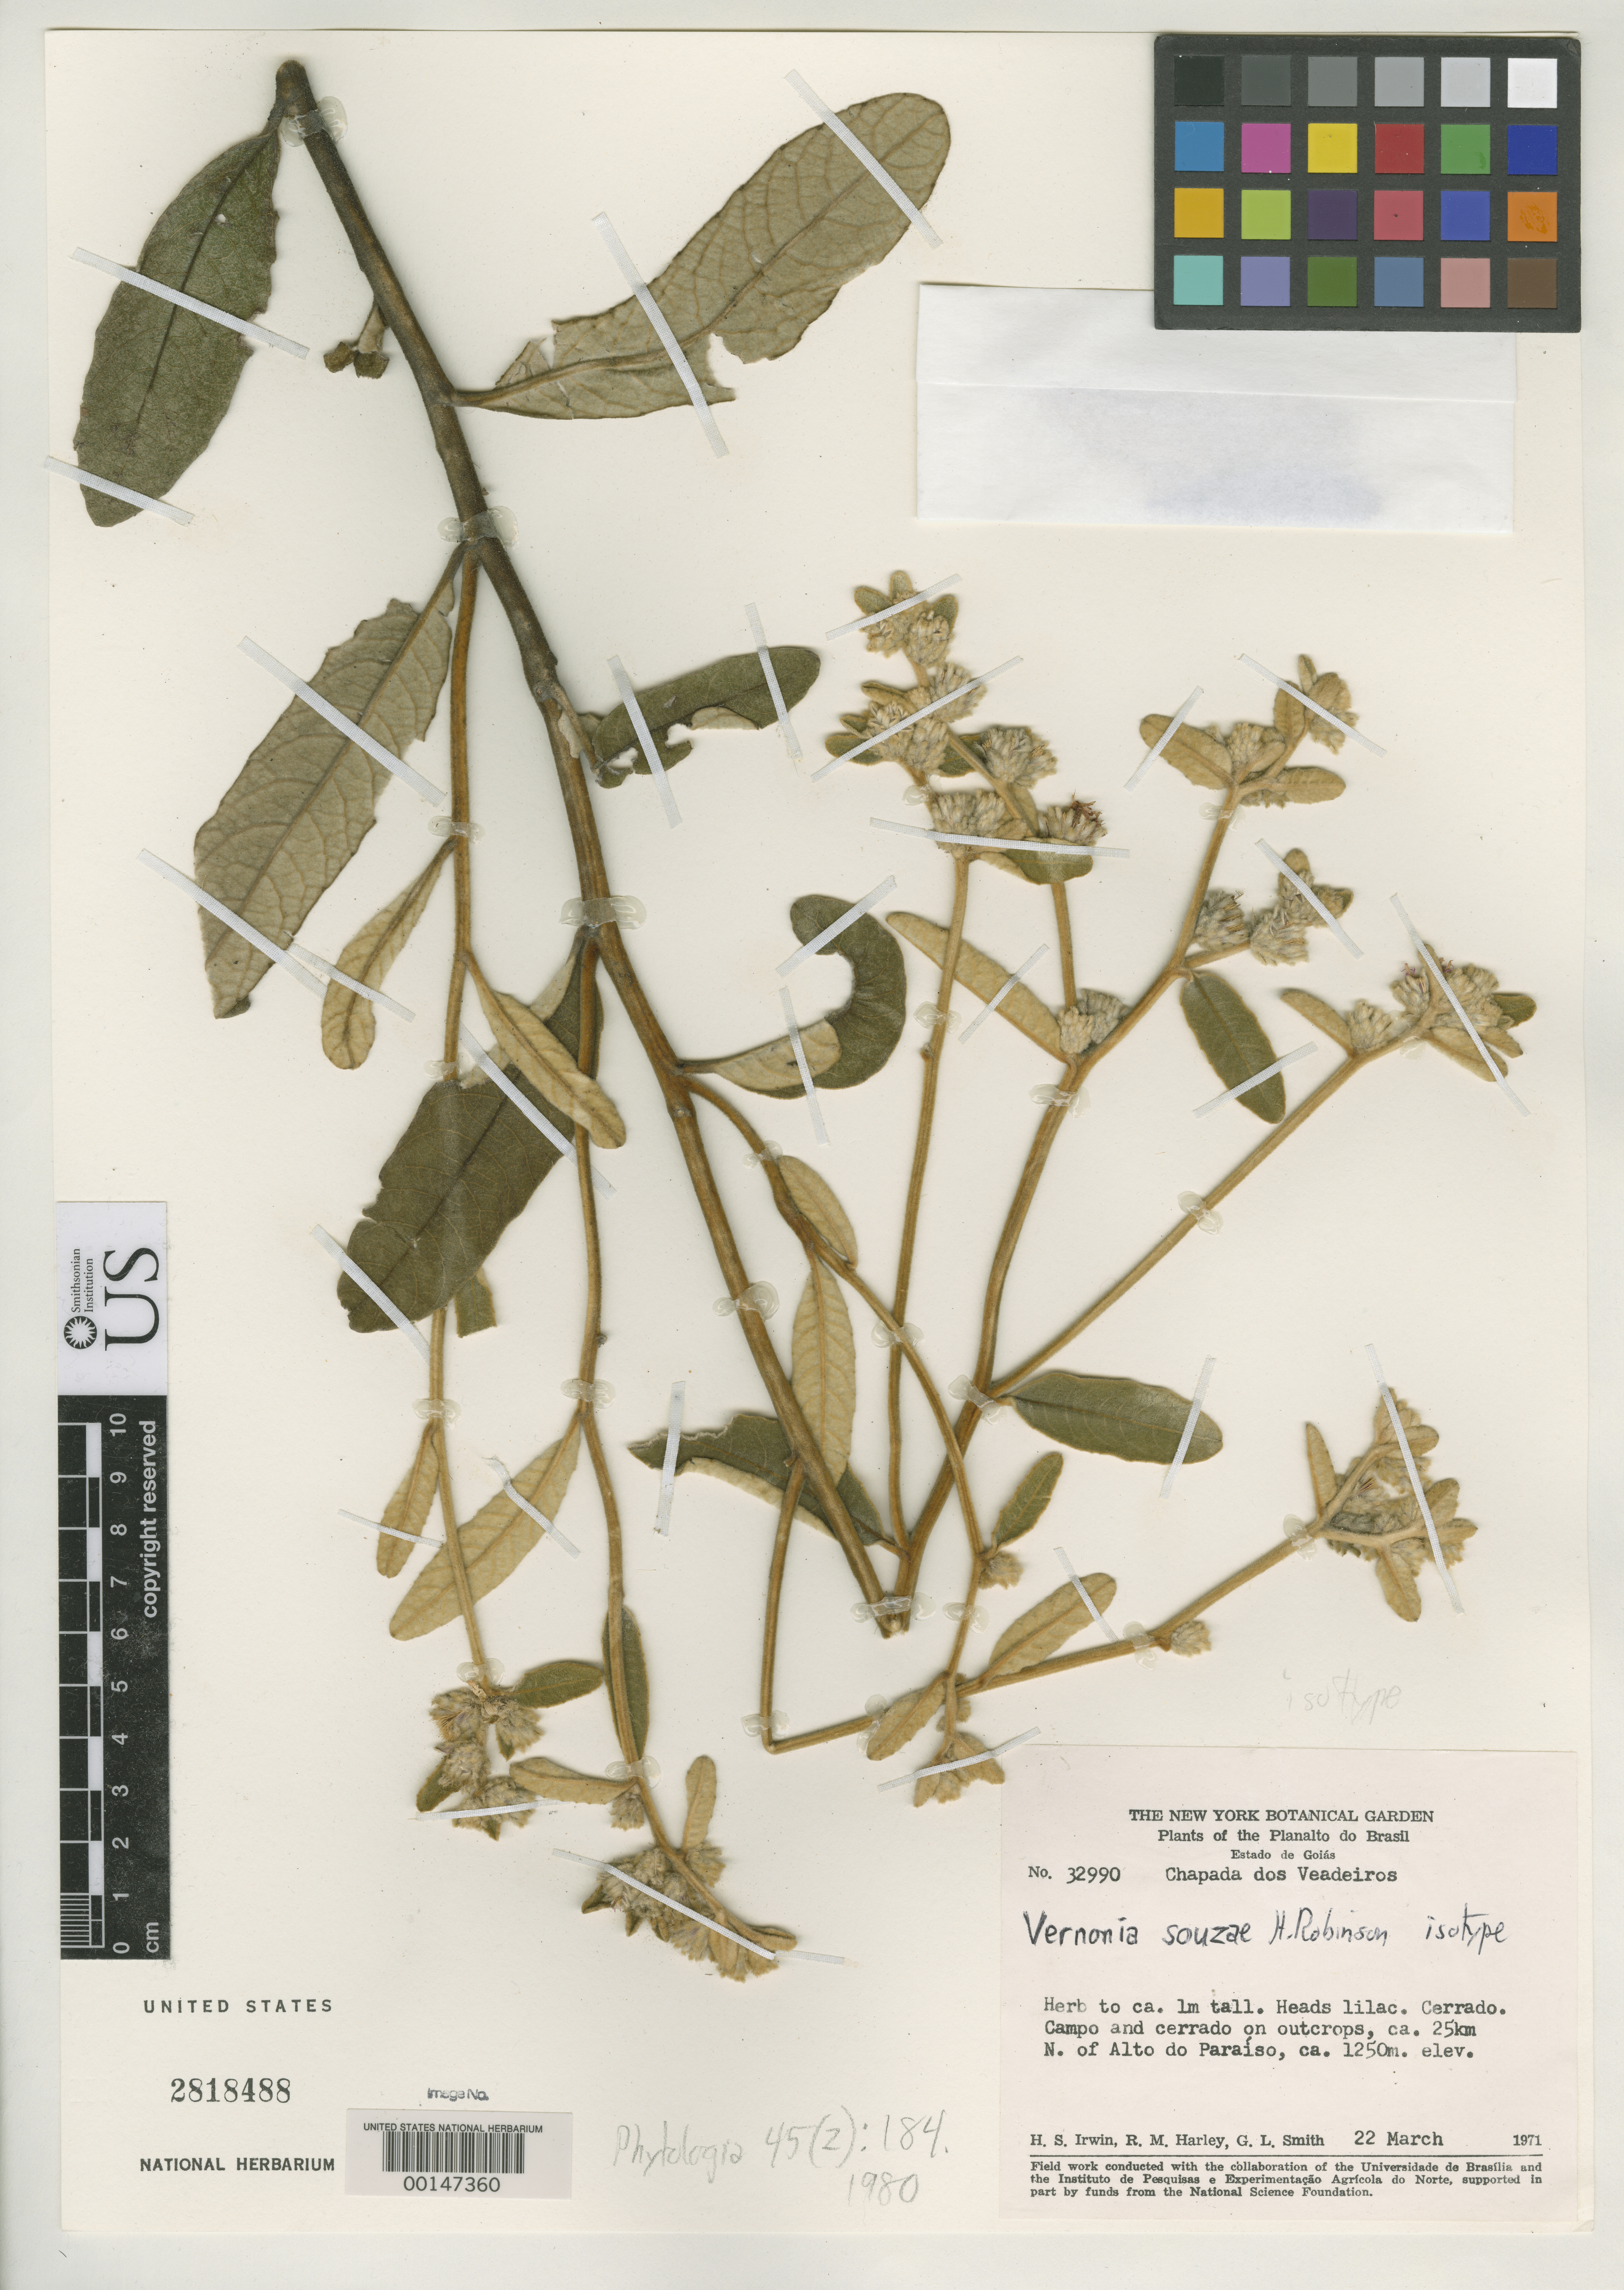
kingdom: Plantae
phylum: Tracheophyta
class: Magnoliopsida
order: Asterales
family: Asteraceae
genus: Vernonia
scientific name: Vernonia souzae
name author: H. Rob.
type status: Isotype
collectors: H. Irwin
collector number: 32990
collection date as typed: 22 Mar 1971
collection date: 1971-03-22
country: Brazil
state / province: Goiás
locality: Chapada dos Veadeiros, N of Alto do Paraiso.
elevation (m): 1250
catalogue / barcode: US 2818488